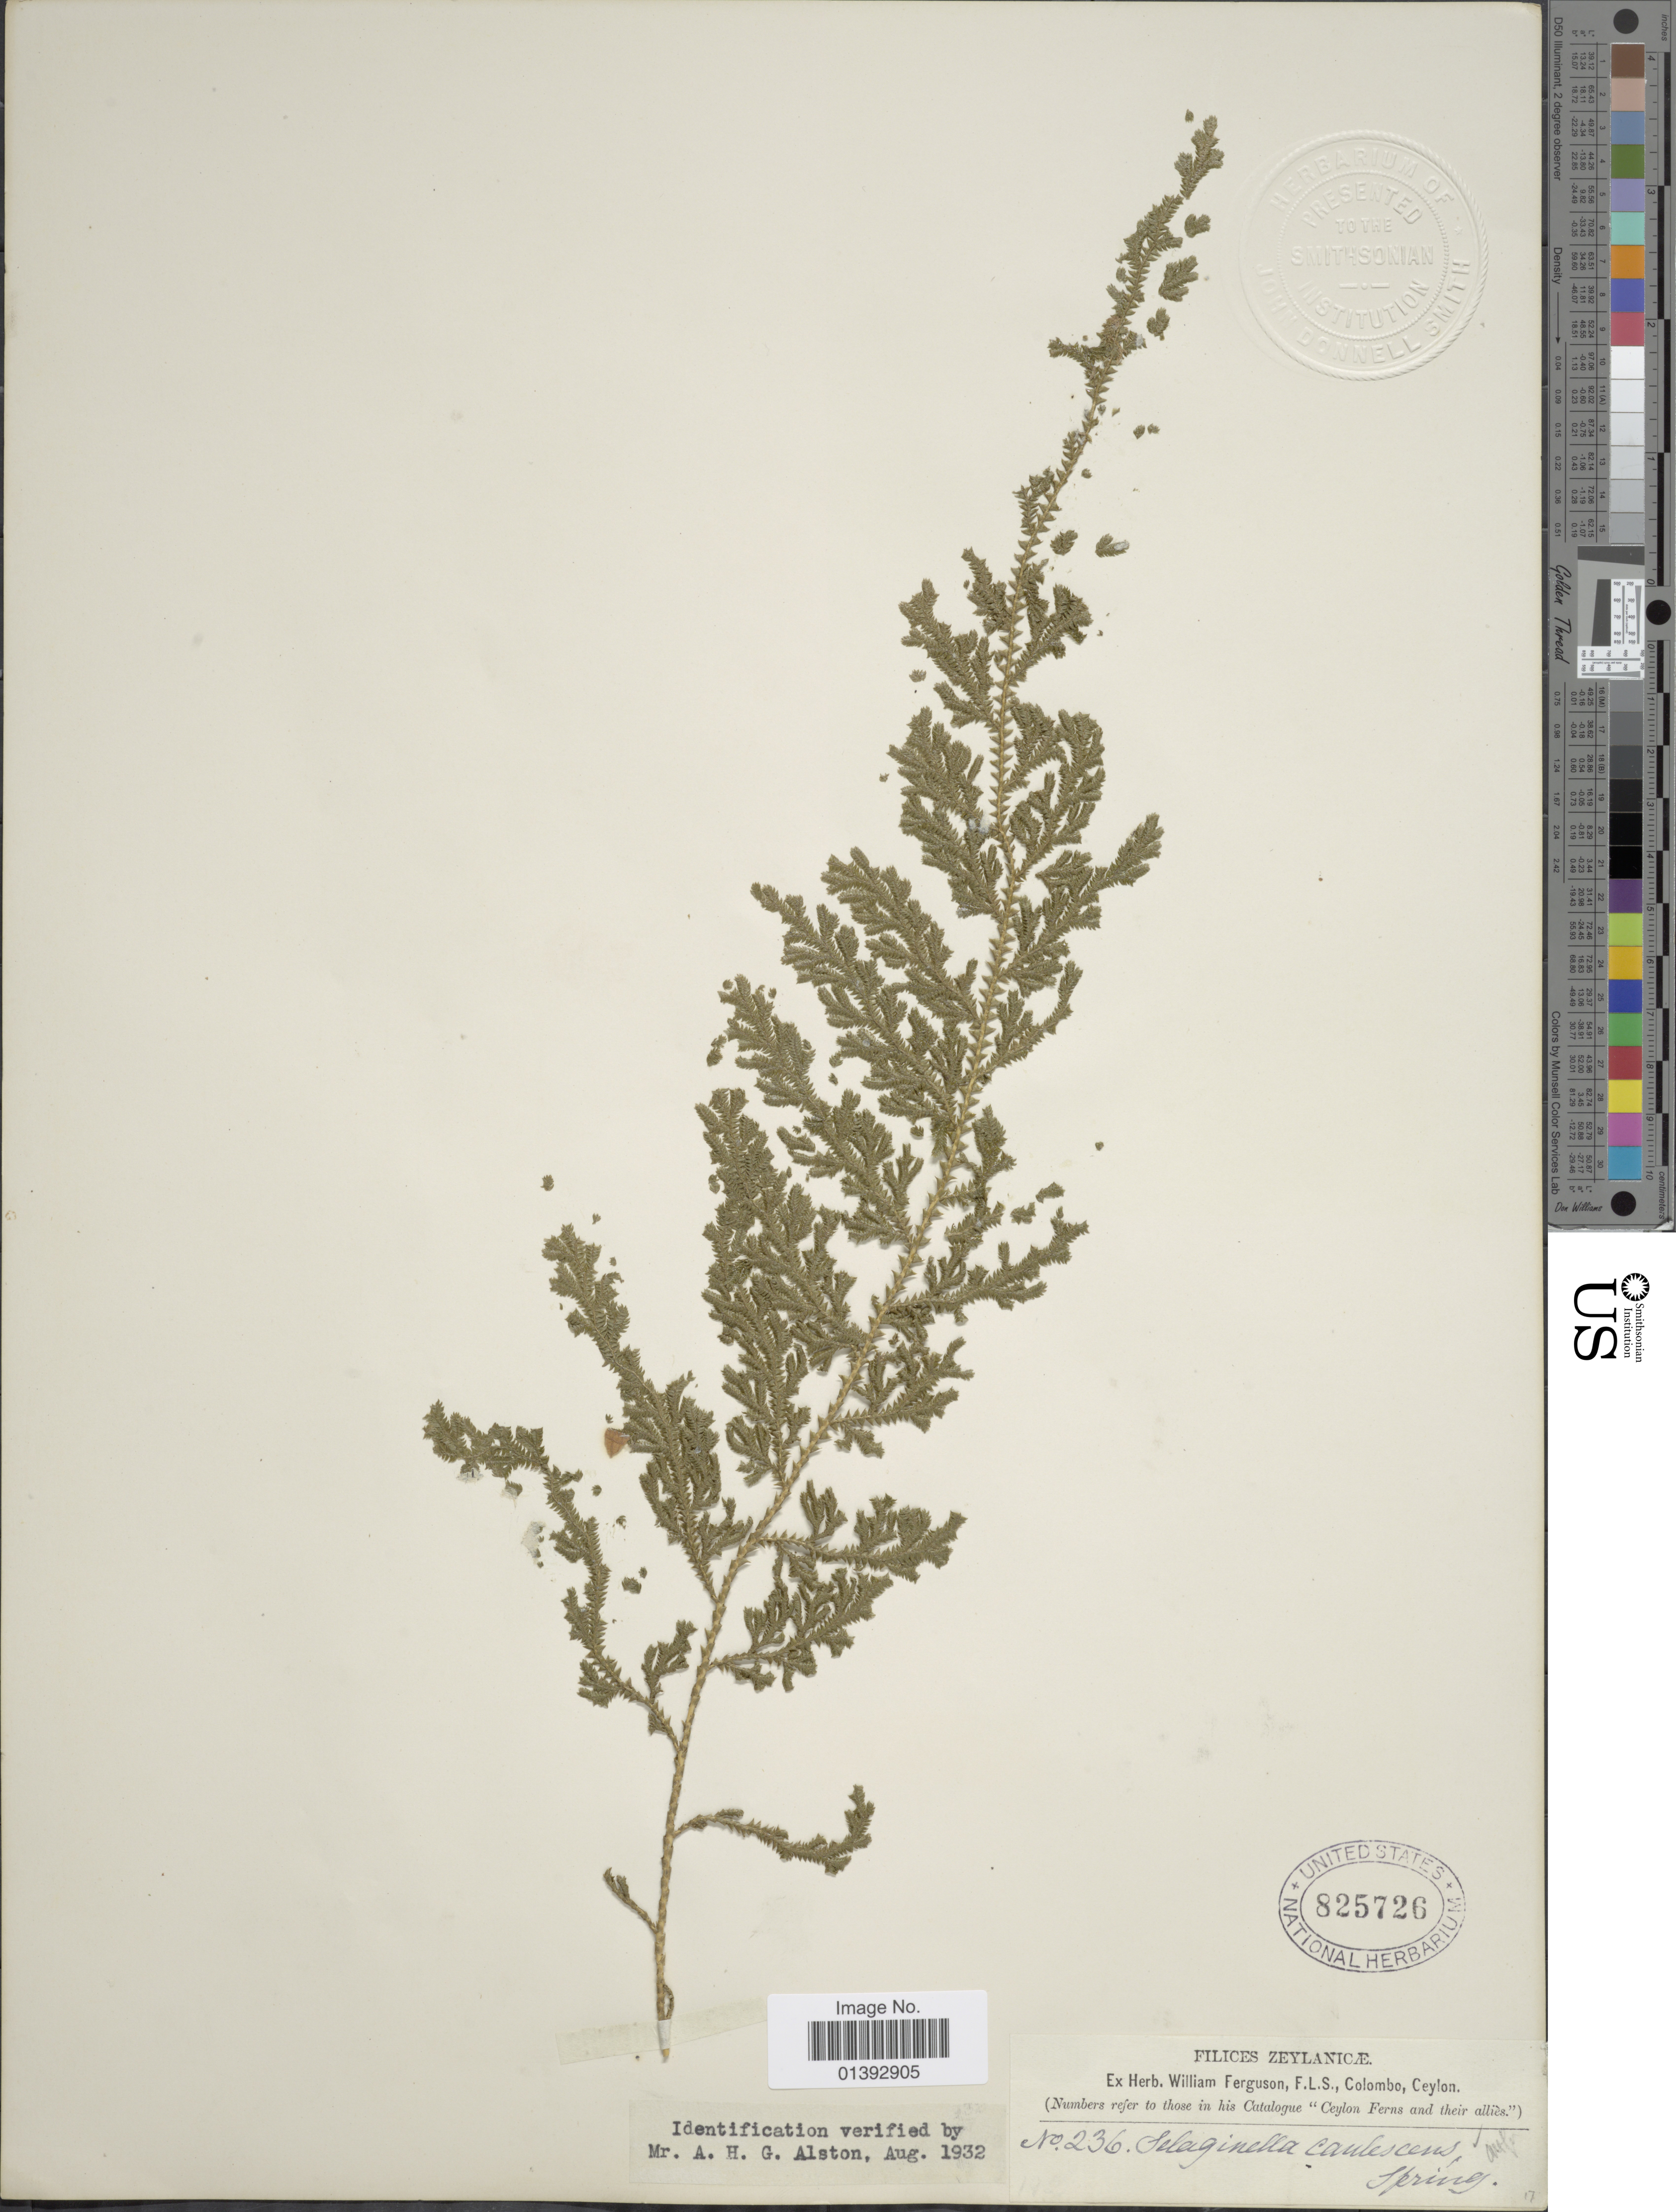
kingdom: Plantae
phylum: Tracheophyta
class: Lycopodiopsida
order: Selaginellales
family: Selaginellaceae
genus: Selaginella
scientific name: Selaginella involvens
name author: (Sw.) Spring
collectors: ex herb. W. Ferguson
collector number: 236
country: Sri Lanka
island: Ceylon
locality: Filices Zeylanicae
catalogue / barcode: US 825726